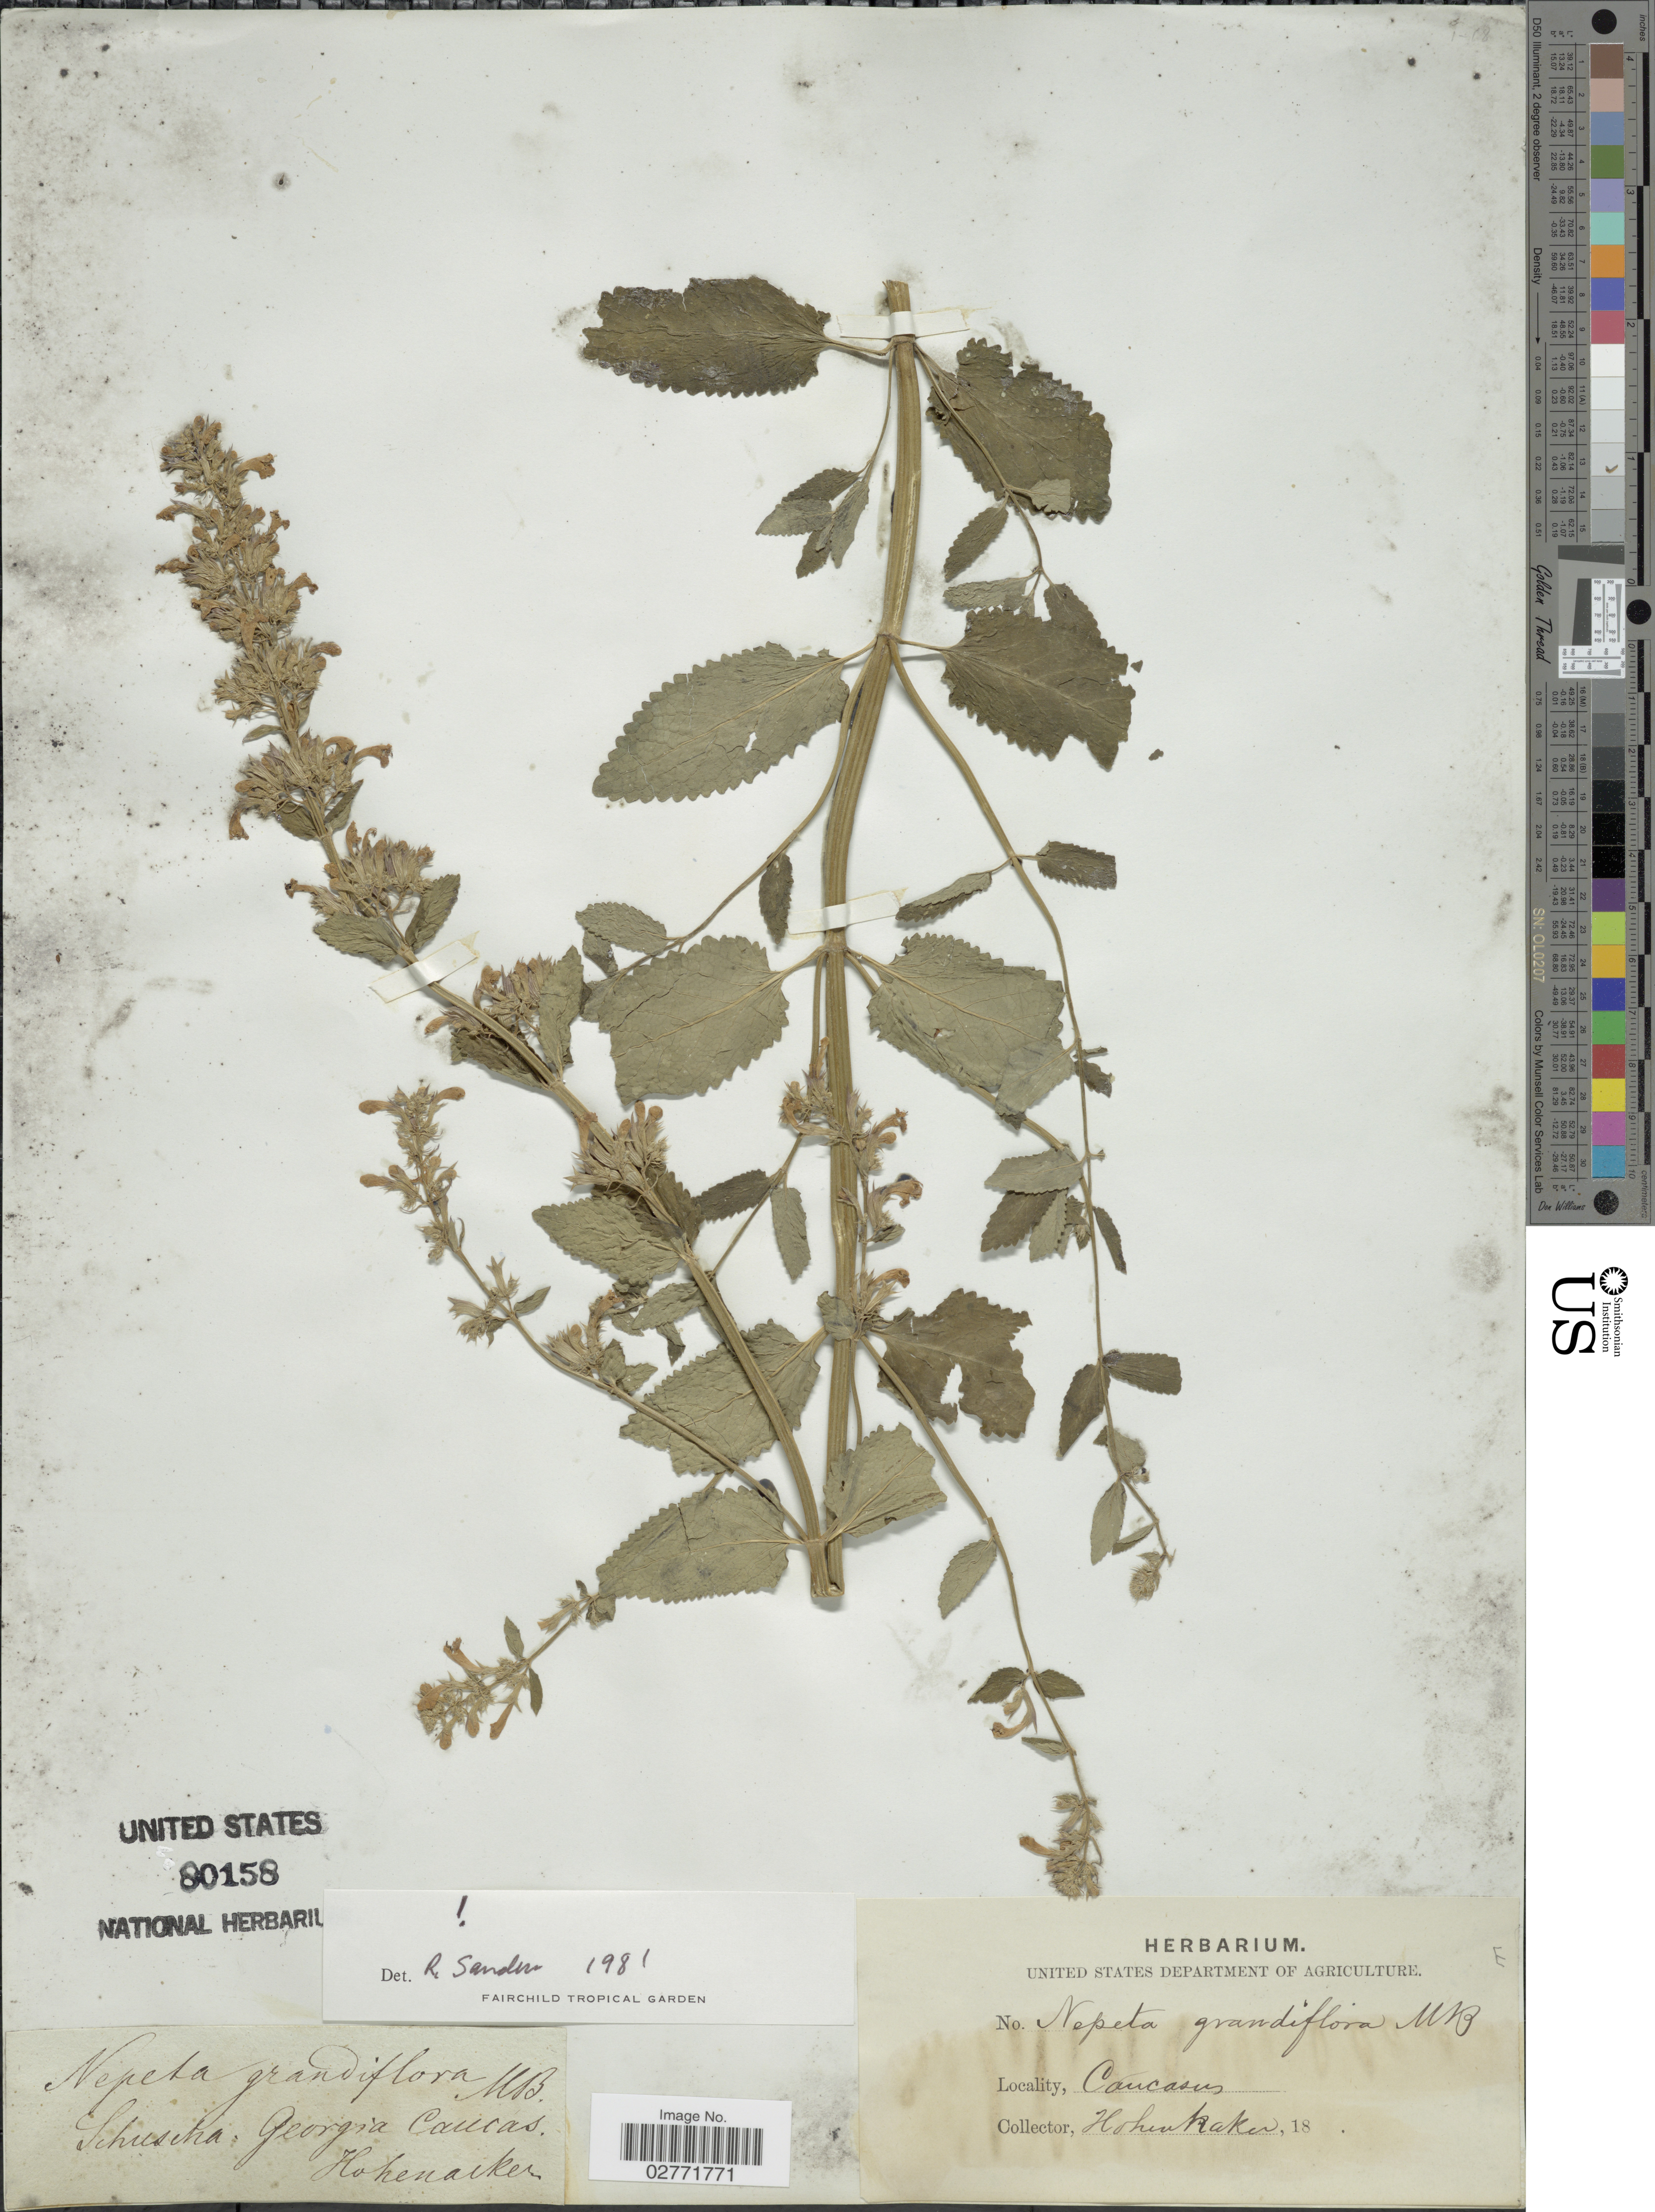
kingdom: Plantae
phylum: Tracheophyta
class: Magnoliopsida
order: Lamiales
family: Lamiaceae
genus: Nepeta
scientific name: Nepeta grandiflora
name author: M. Bieb.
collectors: Hohenacker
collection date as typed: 18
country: Azerbaijan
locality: Schuscha: Georgia Caucas, Caucasus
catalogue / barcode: US 80158